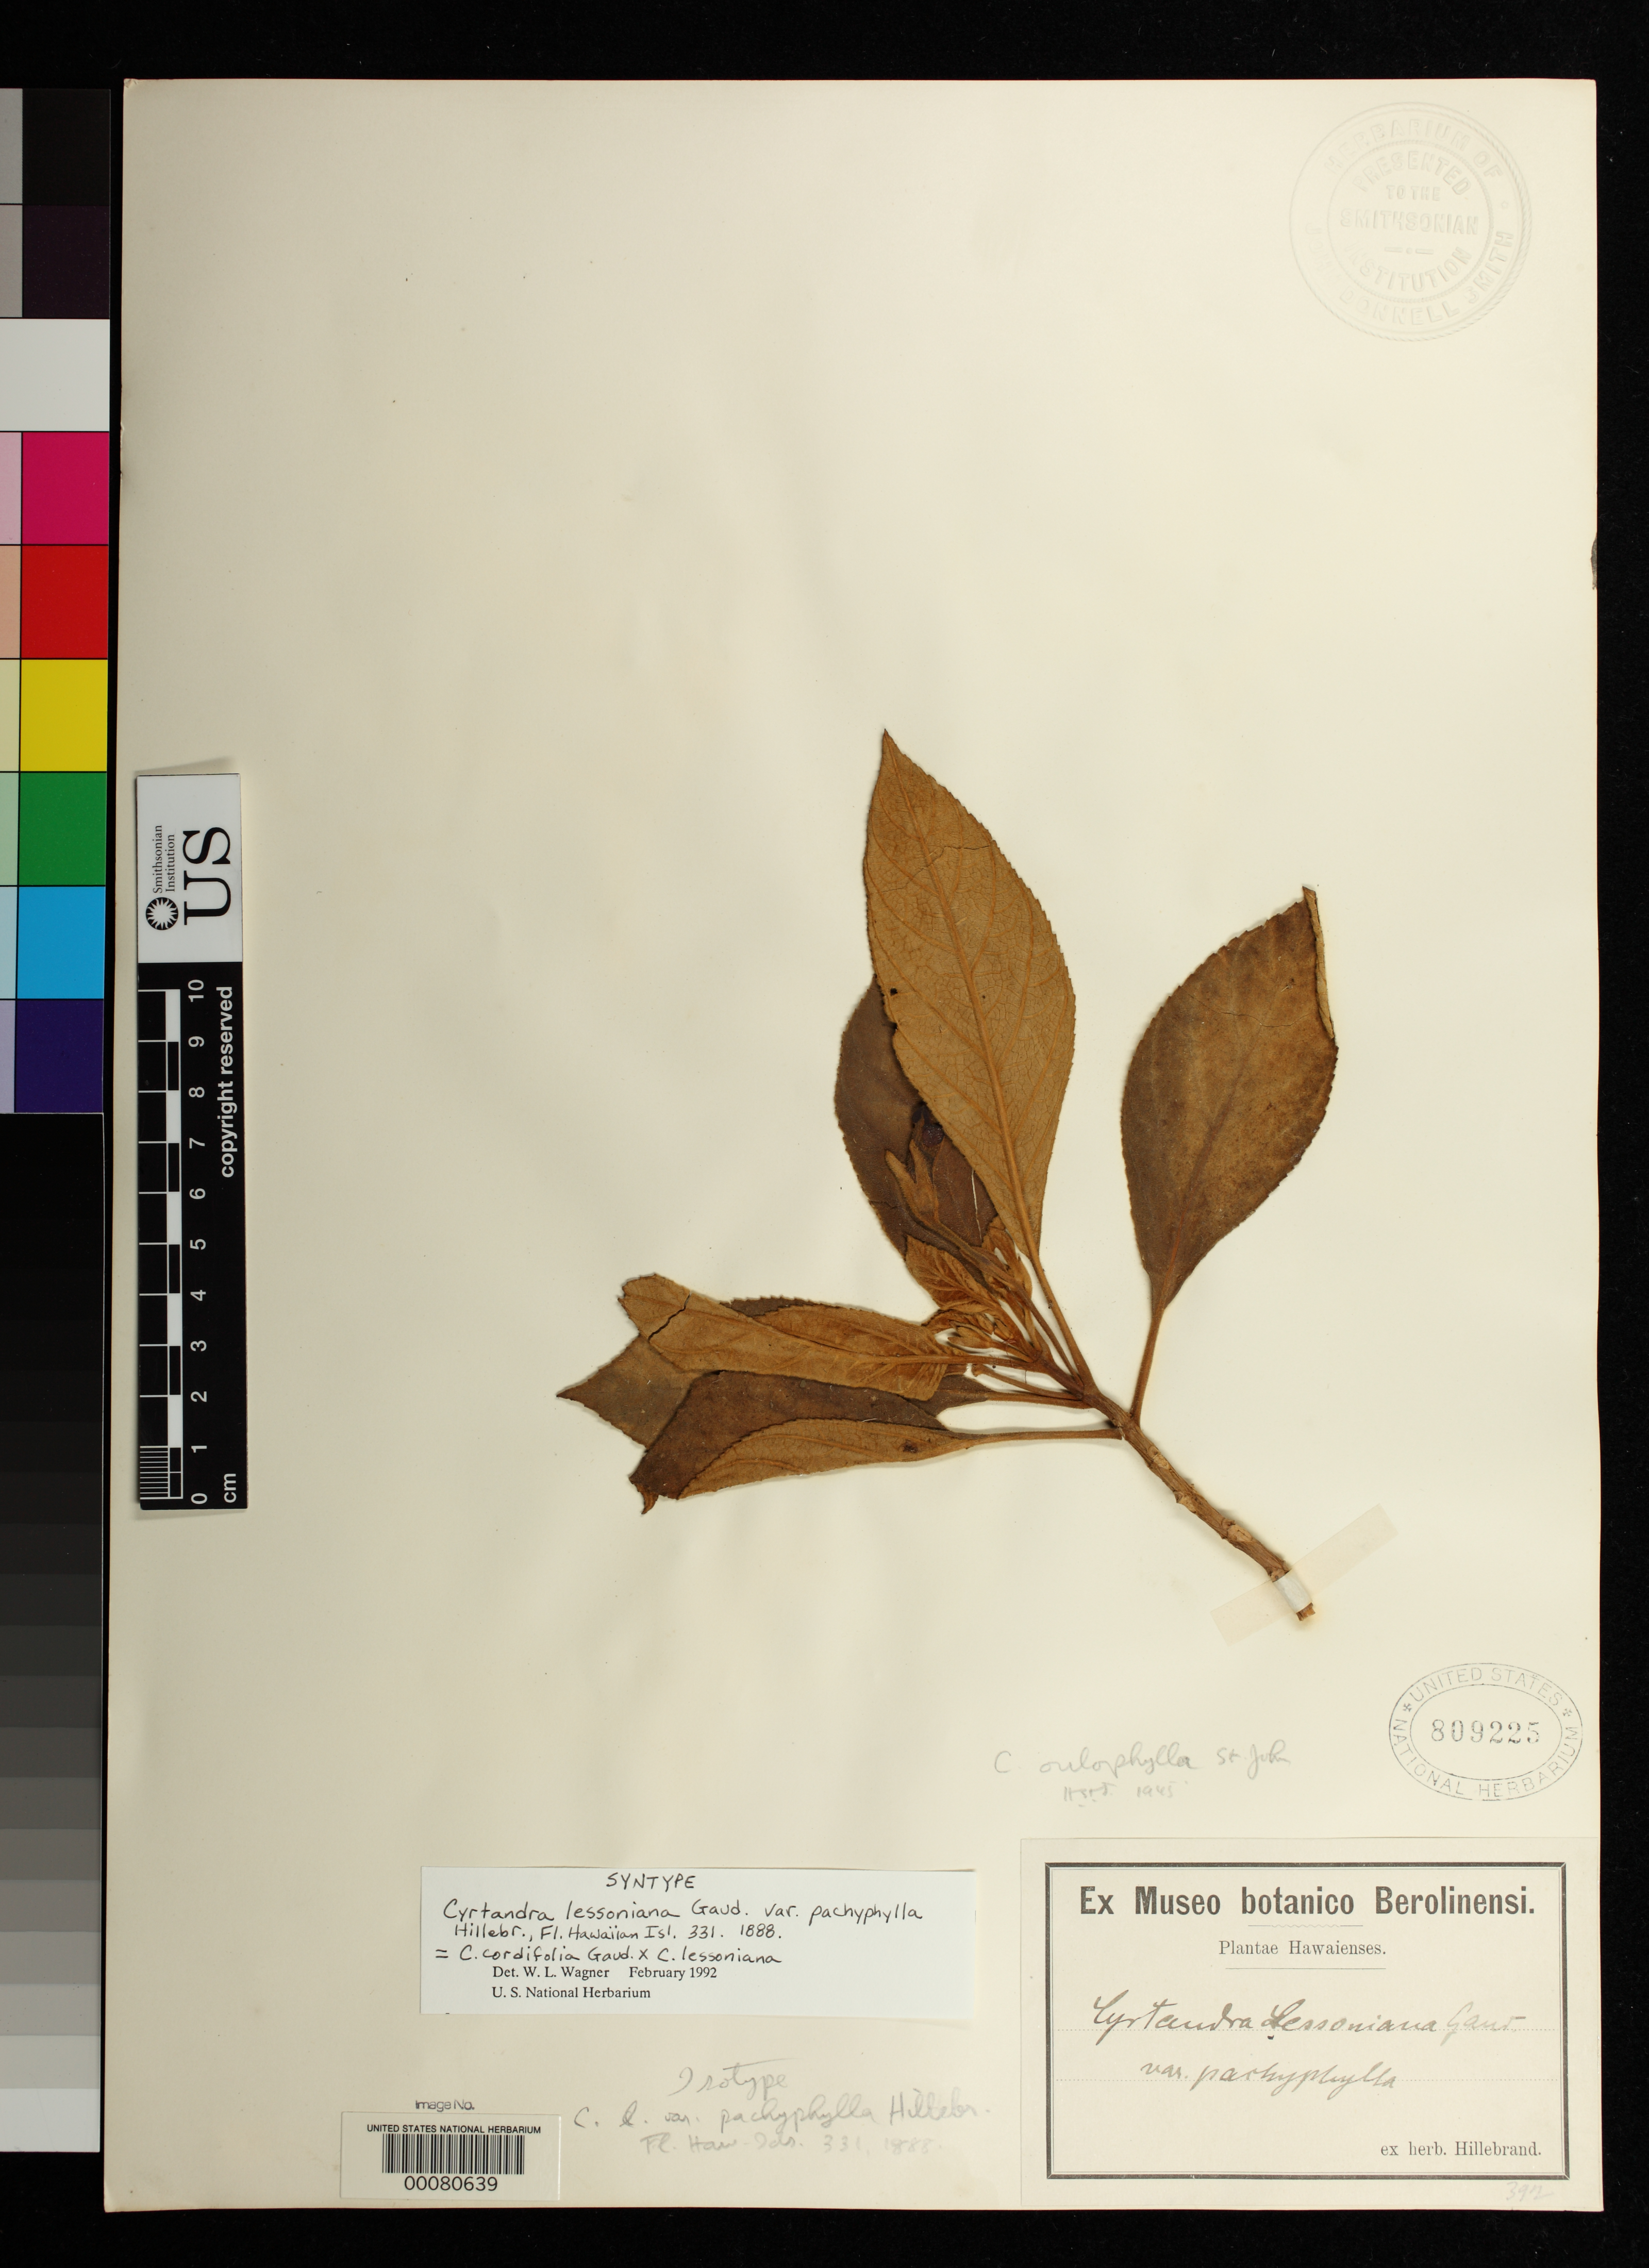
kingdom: Plantae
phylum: Tracheophyta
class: Magnoliopsida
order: Lamiales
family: Gesneriaceae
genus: Cyrtandra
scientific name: Cyrtandra lessoniana var. pachyphylla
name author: Hillebr.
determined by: Wagner, W. L., (BOT), Smithsonian Institution - National Museum of Natural History (UNITED STATES)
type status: Syntype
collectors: W. Hillebrand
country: United States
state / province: Hawaii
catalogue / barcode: US 809225